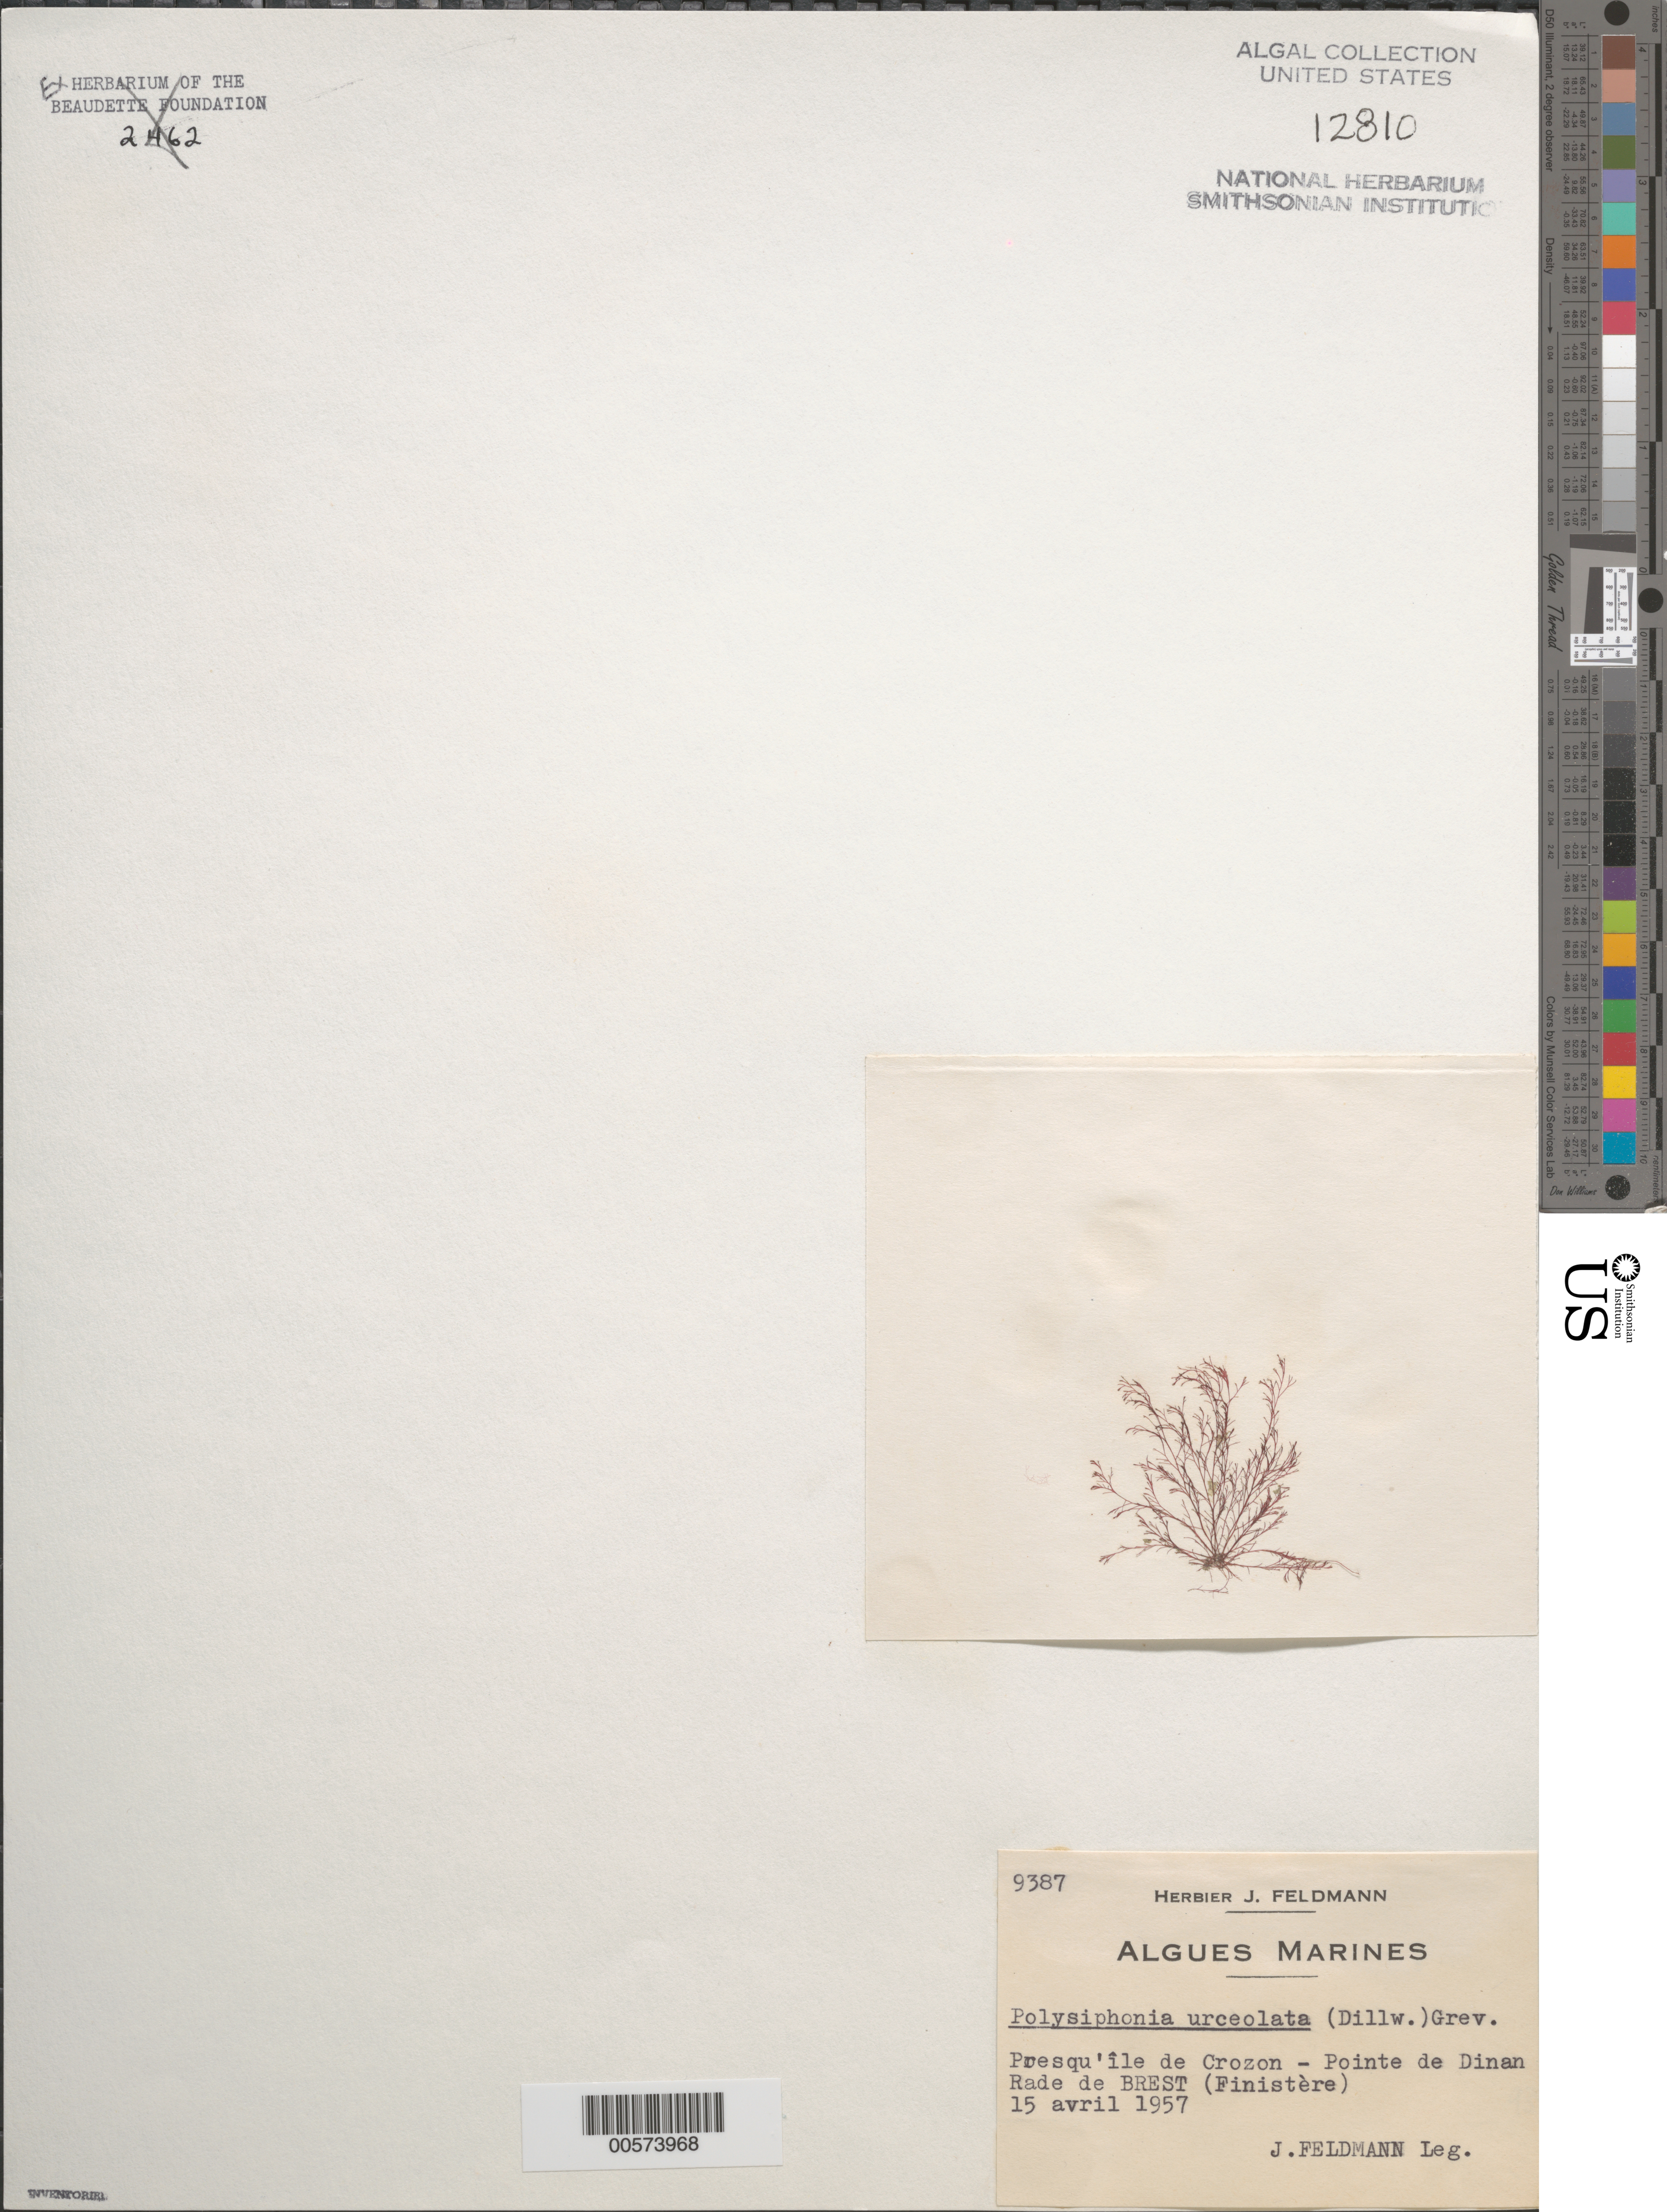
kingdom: Plantae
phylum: Rhodophyta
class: Florideophyceae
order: Ceramiales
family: Rhodomelaceae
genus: Polysiphonia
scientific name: Polysiphonia urceolata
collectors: J. Feldmann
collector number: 9387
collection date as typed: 15 Apr 1957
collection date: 1957-04-15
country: France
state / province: Bretagne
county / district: Finistère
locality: Rade de brest, near crozon-pointe de dinan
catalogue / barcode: US 12810